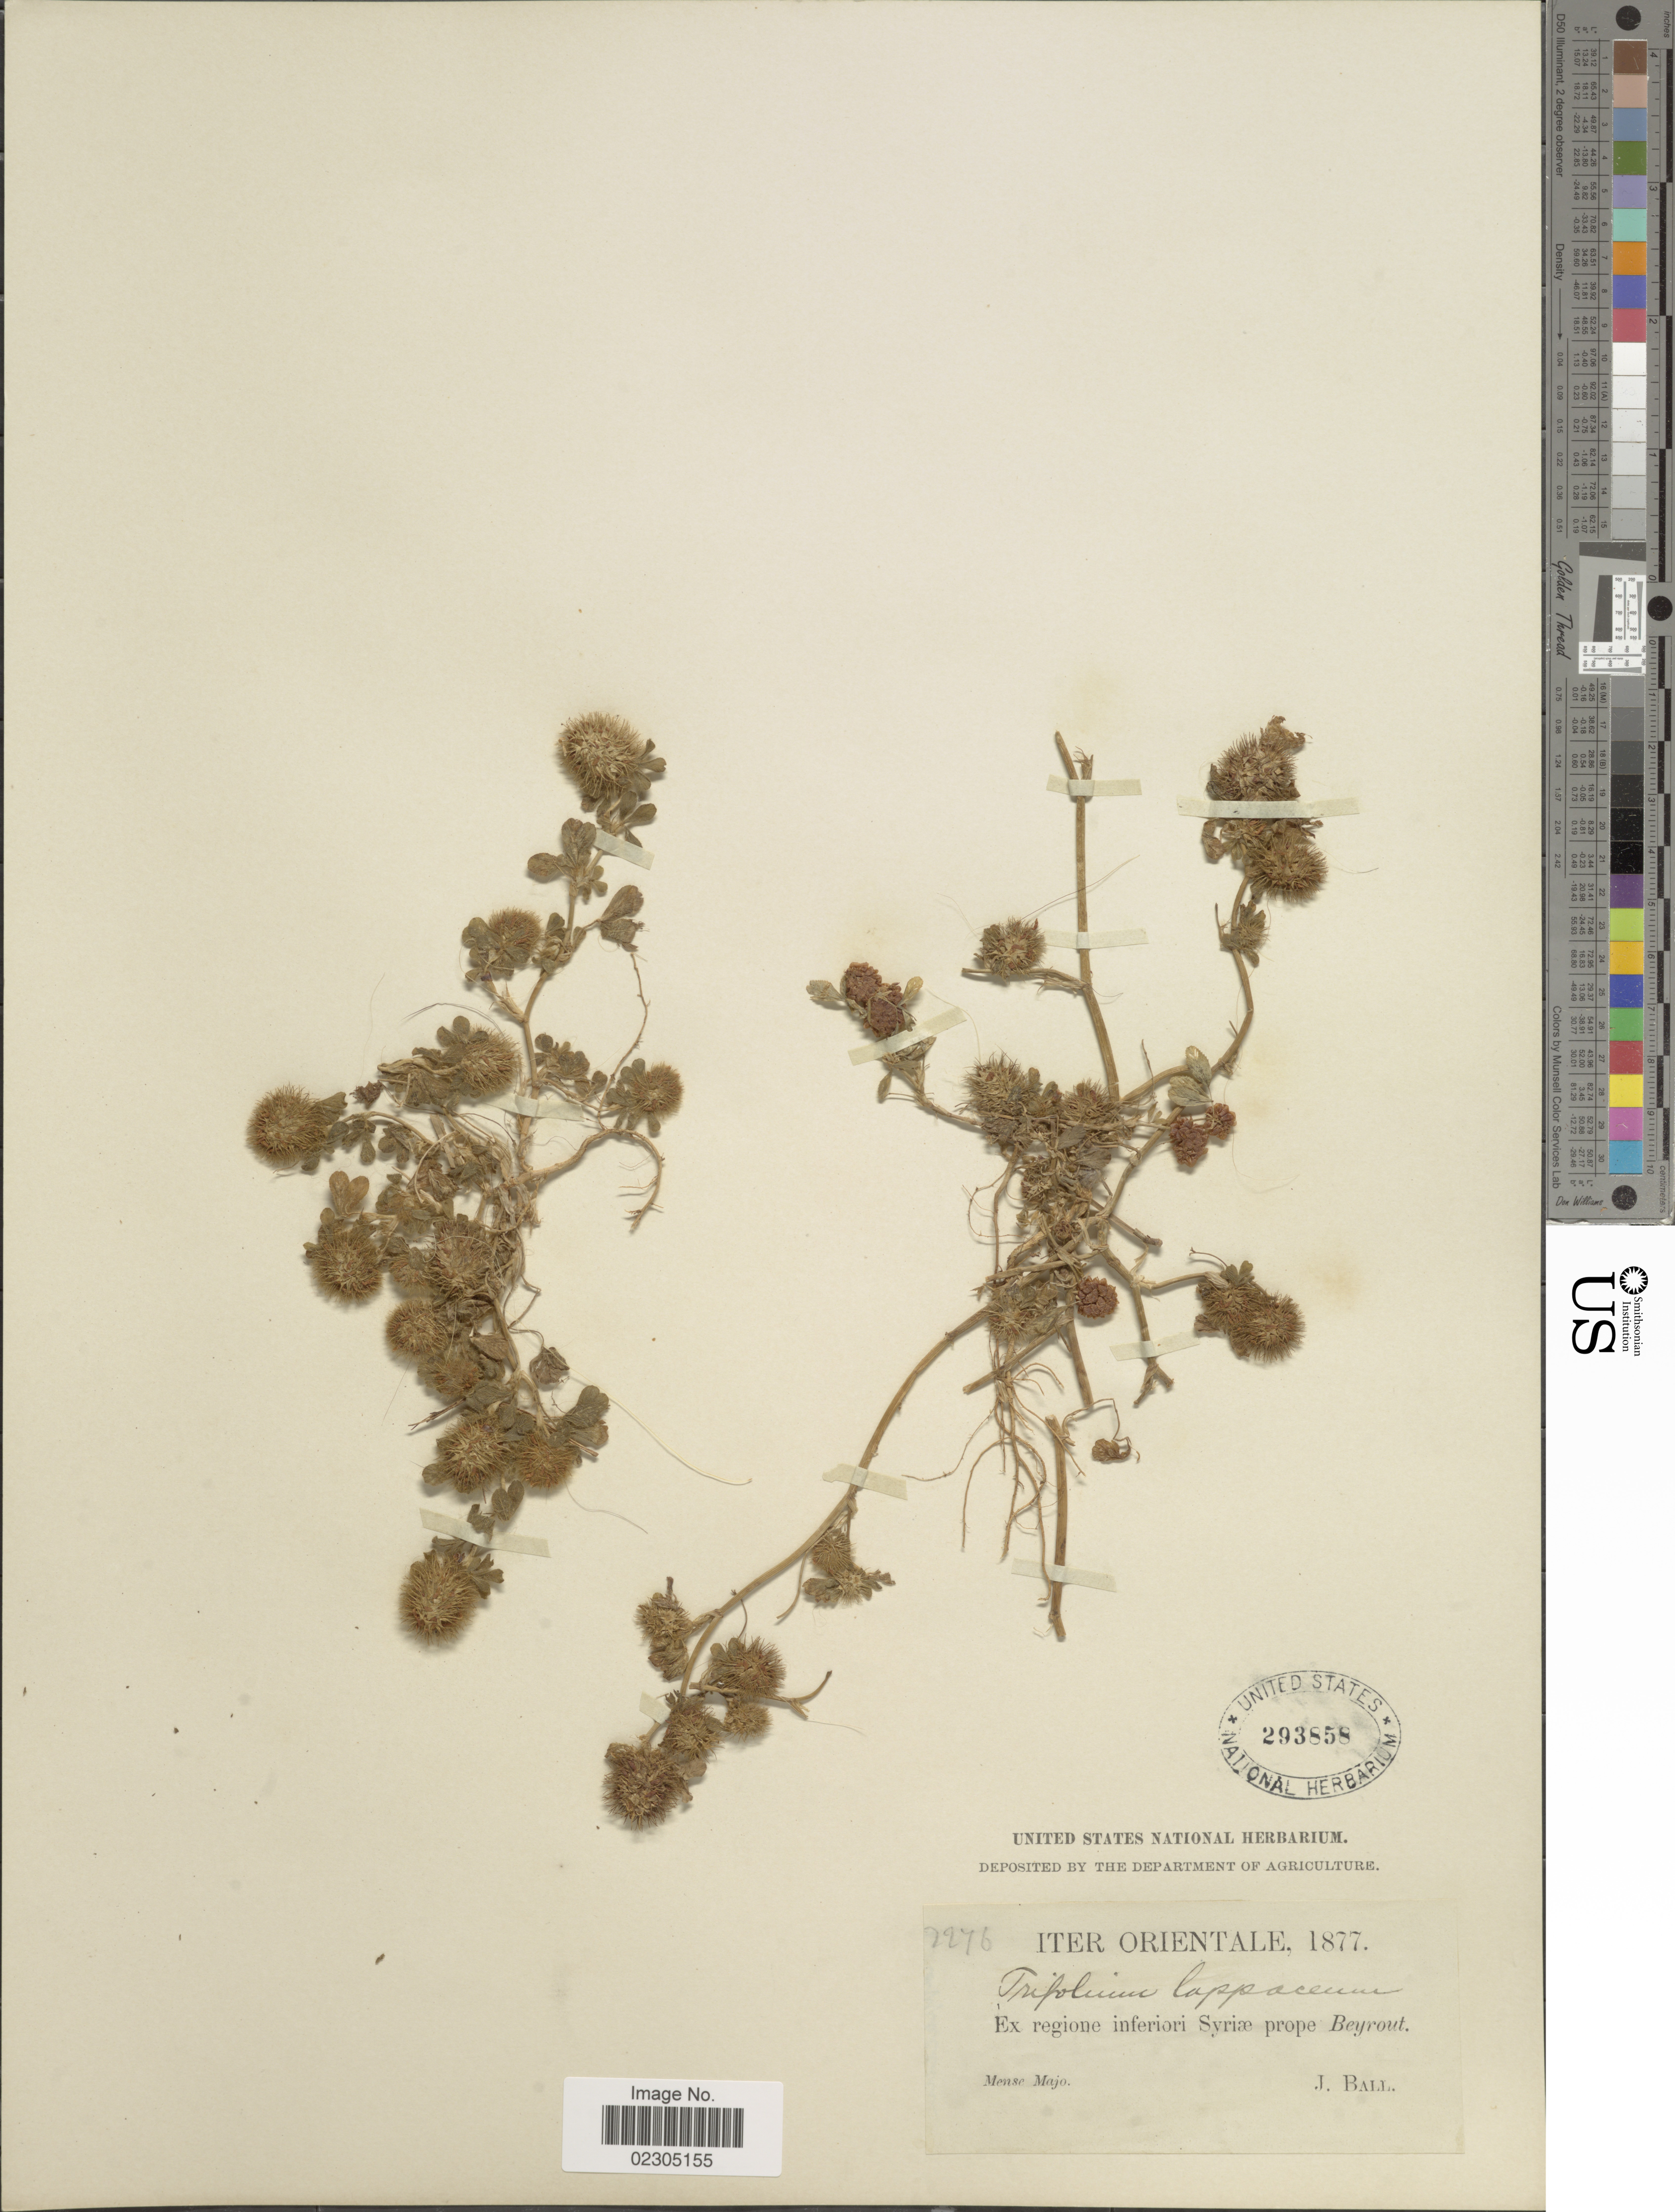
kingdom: Plantae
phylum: Tracheophyta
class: Magnoliopsida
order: Fabales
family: Fabaceae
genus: Trifolium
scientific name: Trifolium lappaceum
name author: L.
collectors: J. Ball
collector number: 2276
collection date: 1877-05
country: Lebanon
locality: Ex regione inferiori Syriae prope Beyrouth. Iter Orientale.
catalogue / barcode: US 293858